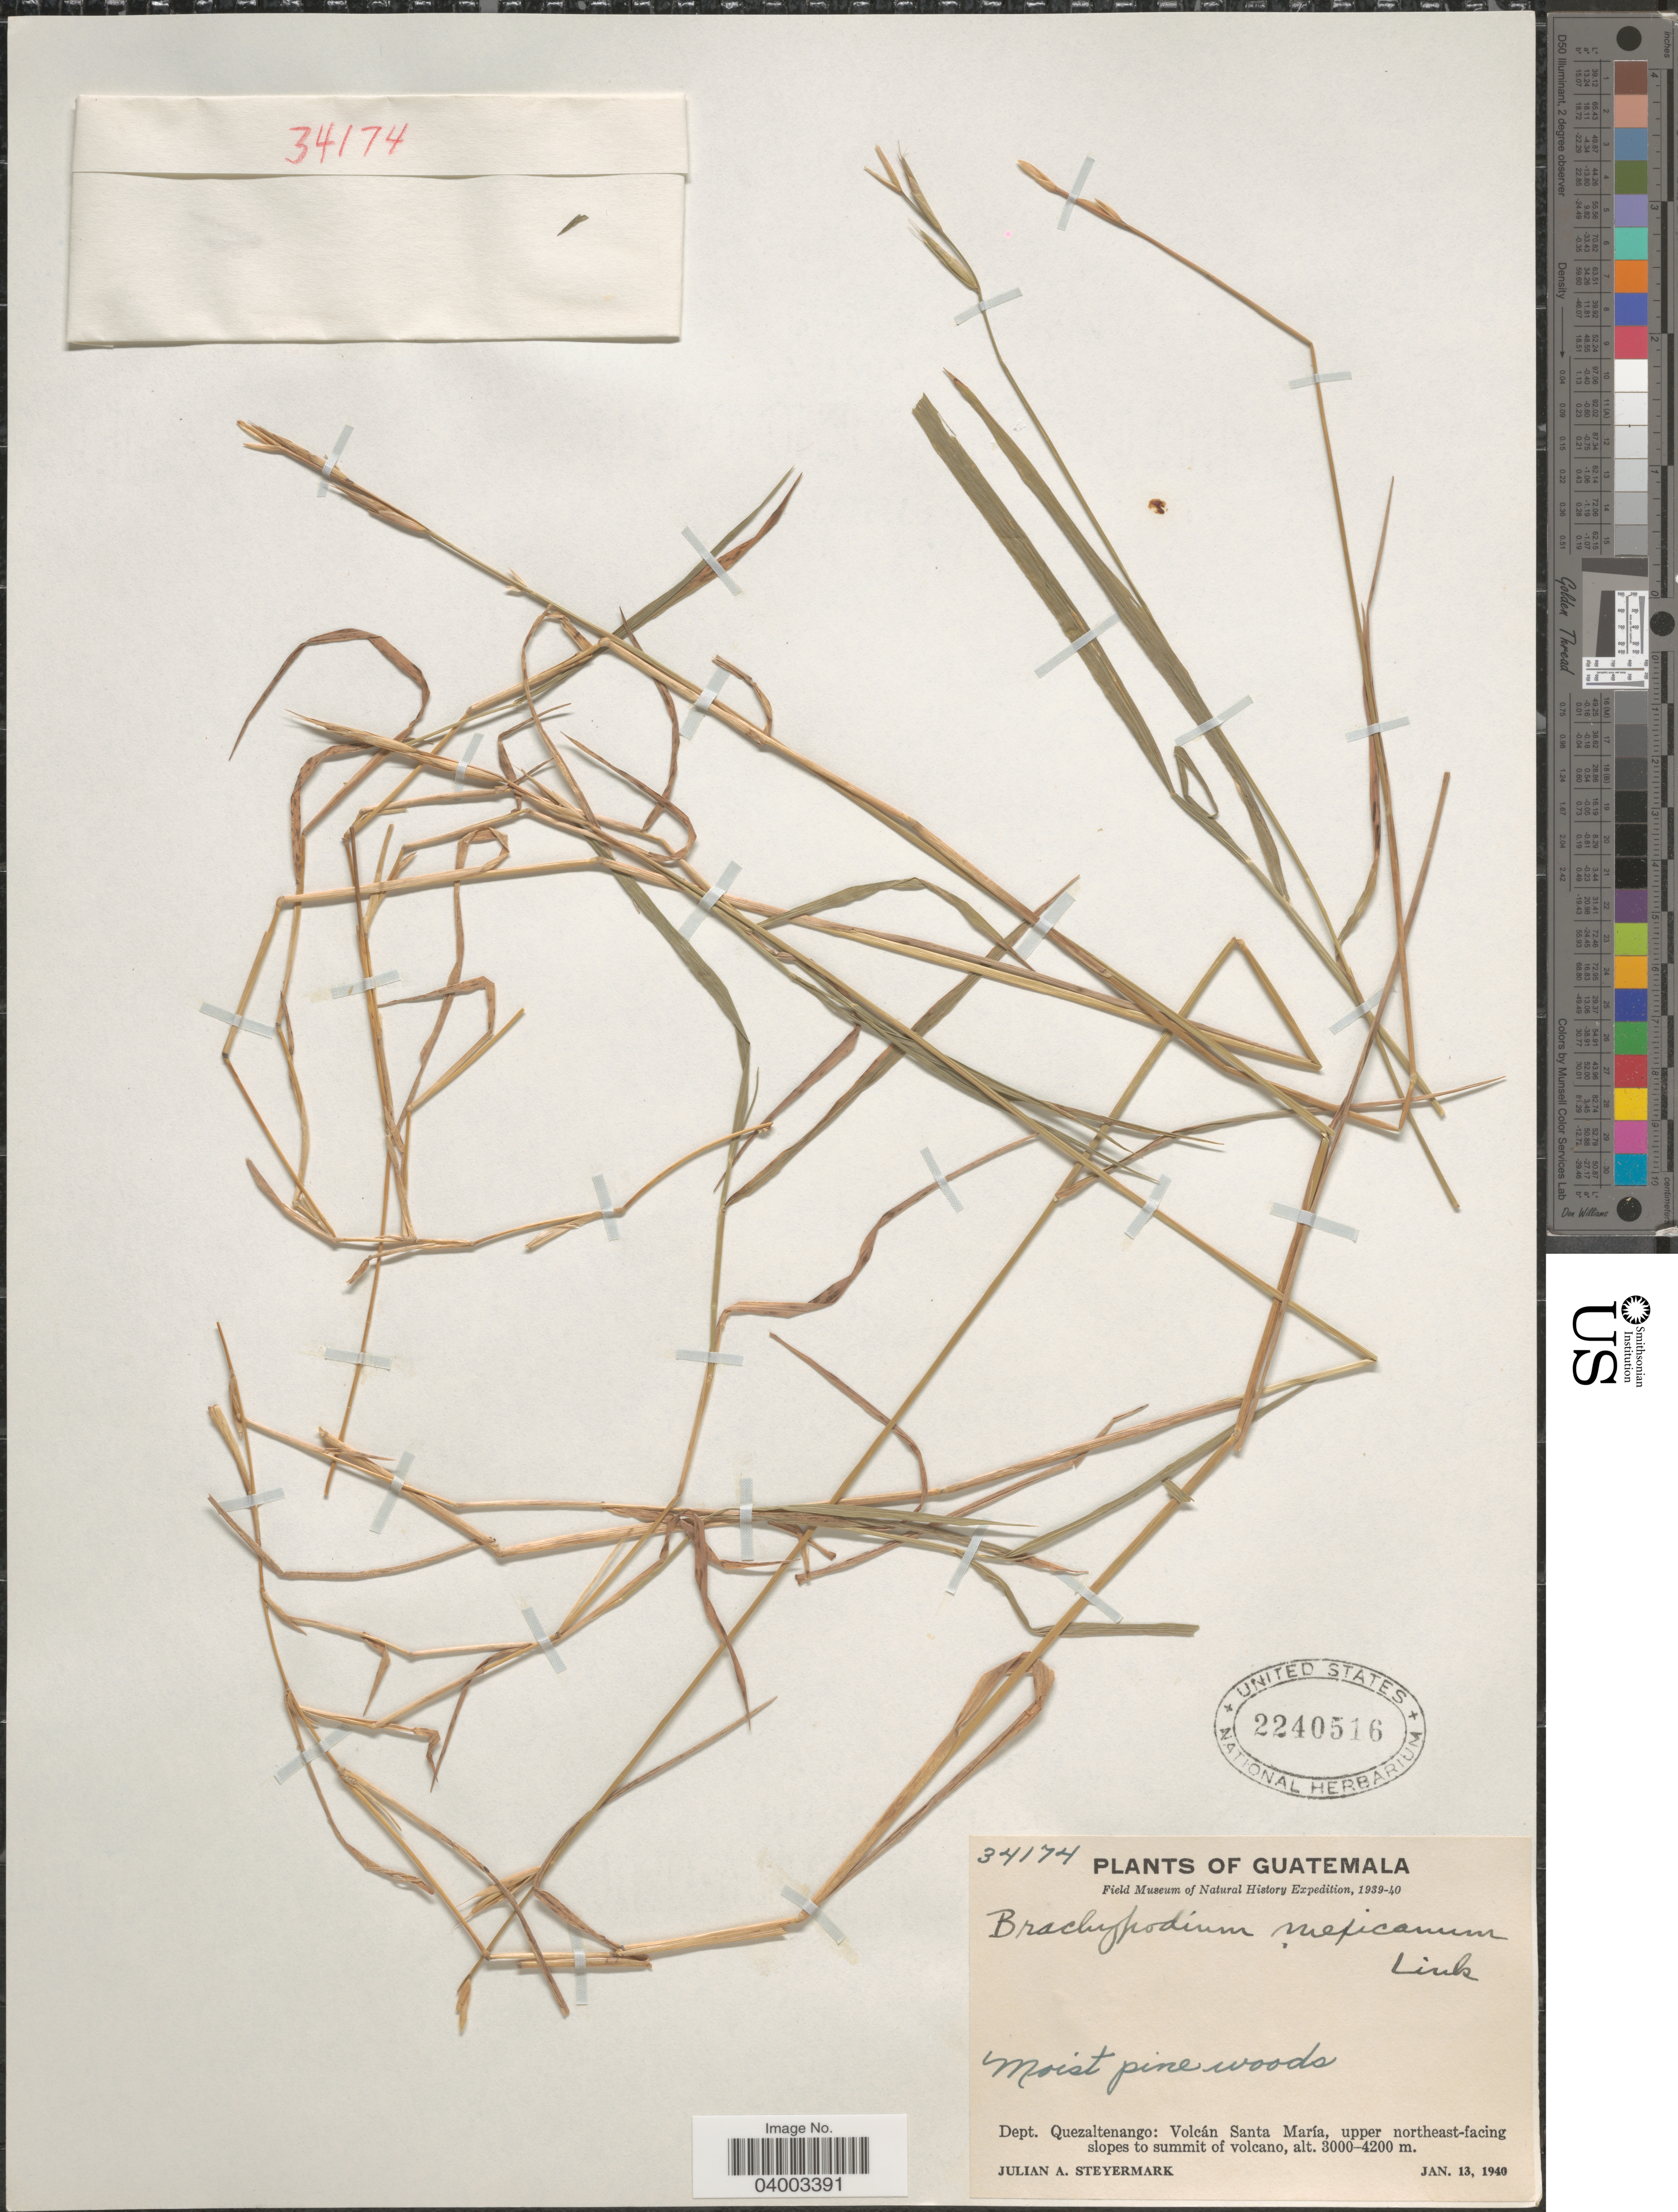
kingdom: Plantae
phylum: Tracheophyta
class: Liliopsida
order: Poales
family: Poaceae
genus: Brachypodium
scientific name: Brachypodium mexicanum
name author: (Roem. & Schult.) Link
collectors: J. Steyermark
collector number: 34174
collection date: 1940-01-13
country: Guatemala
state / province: Quetzaltenango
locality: Dept. Quezaltenango: Volcán Santa María, upper northeast-facing slopes to summit of volcano.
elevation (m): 3000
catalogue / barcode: US 2240516